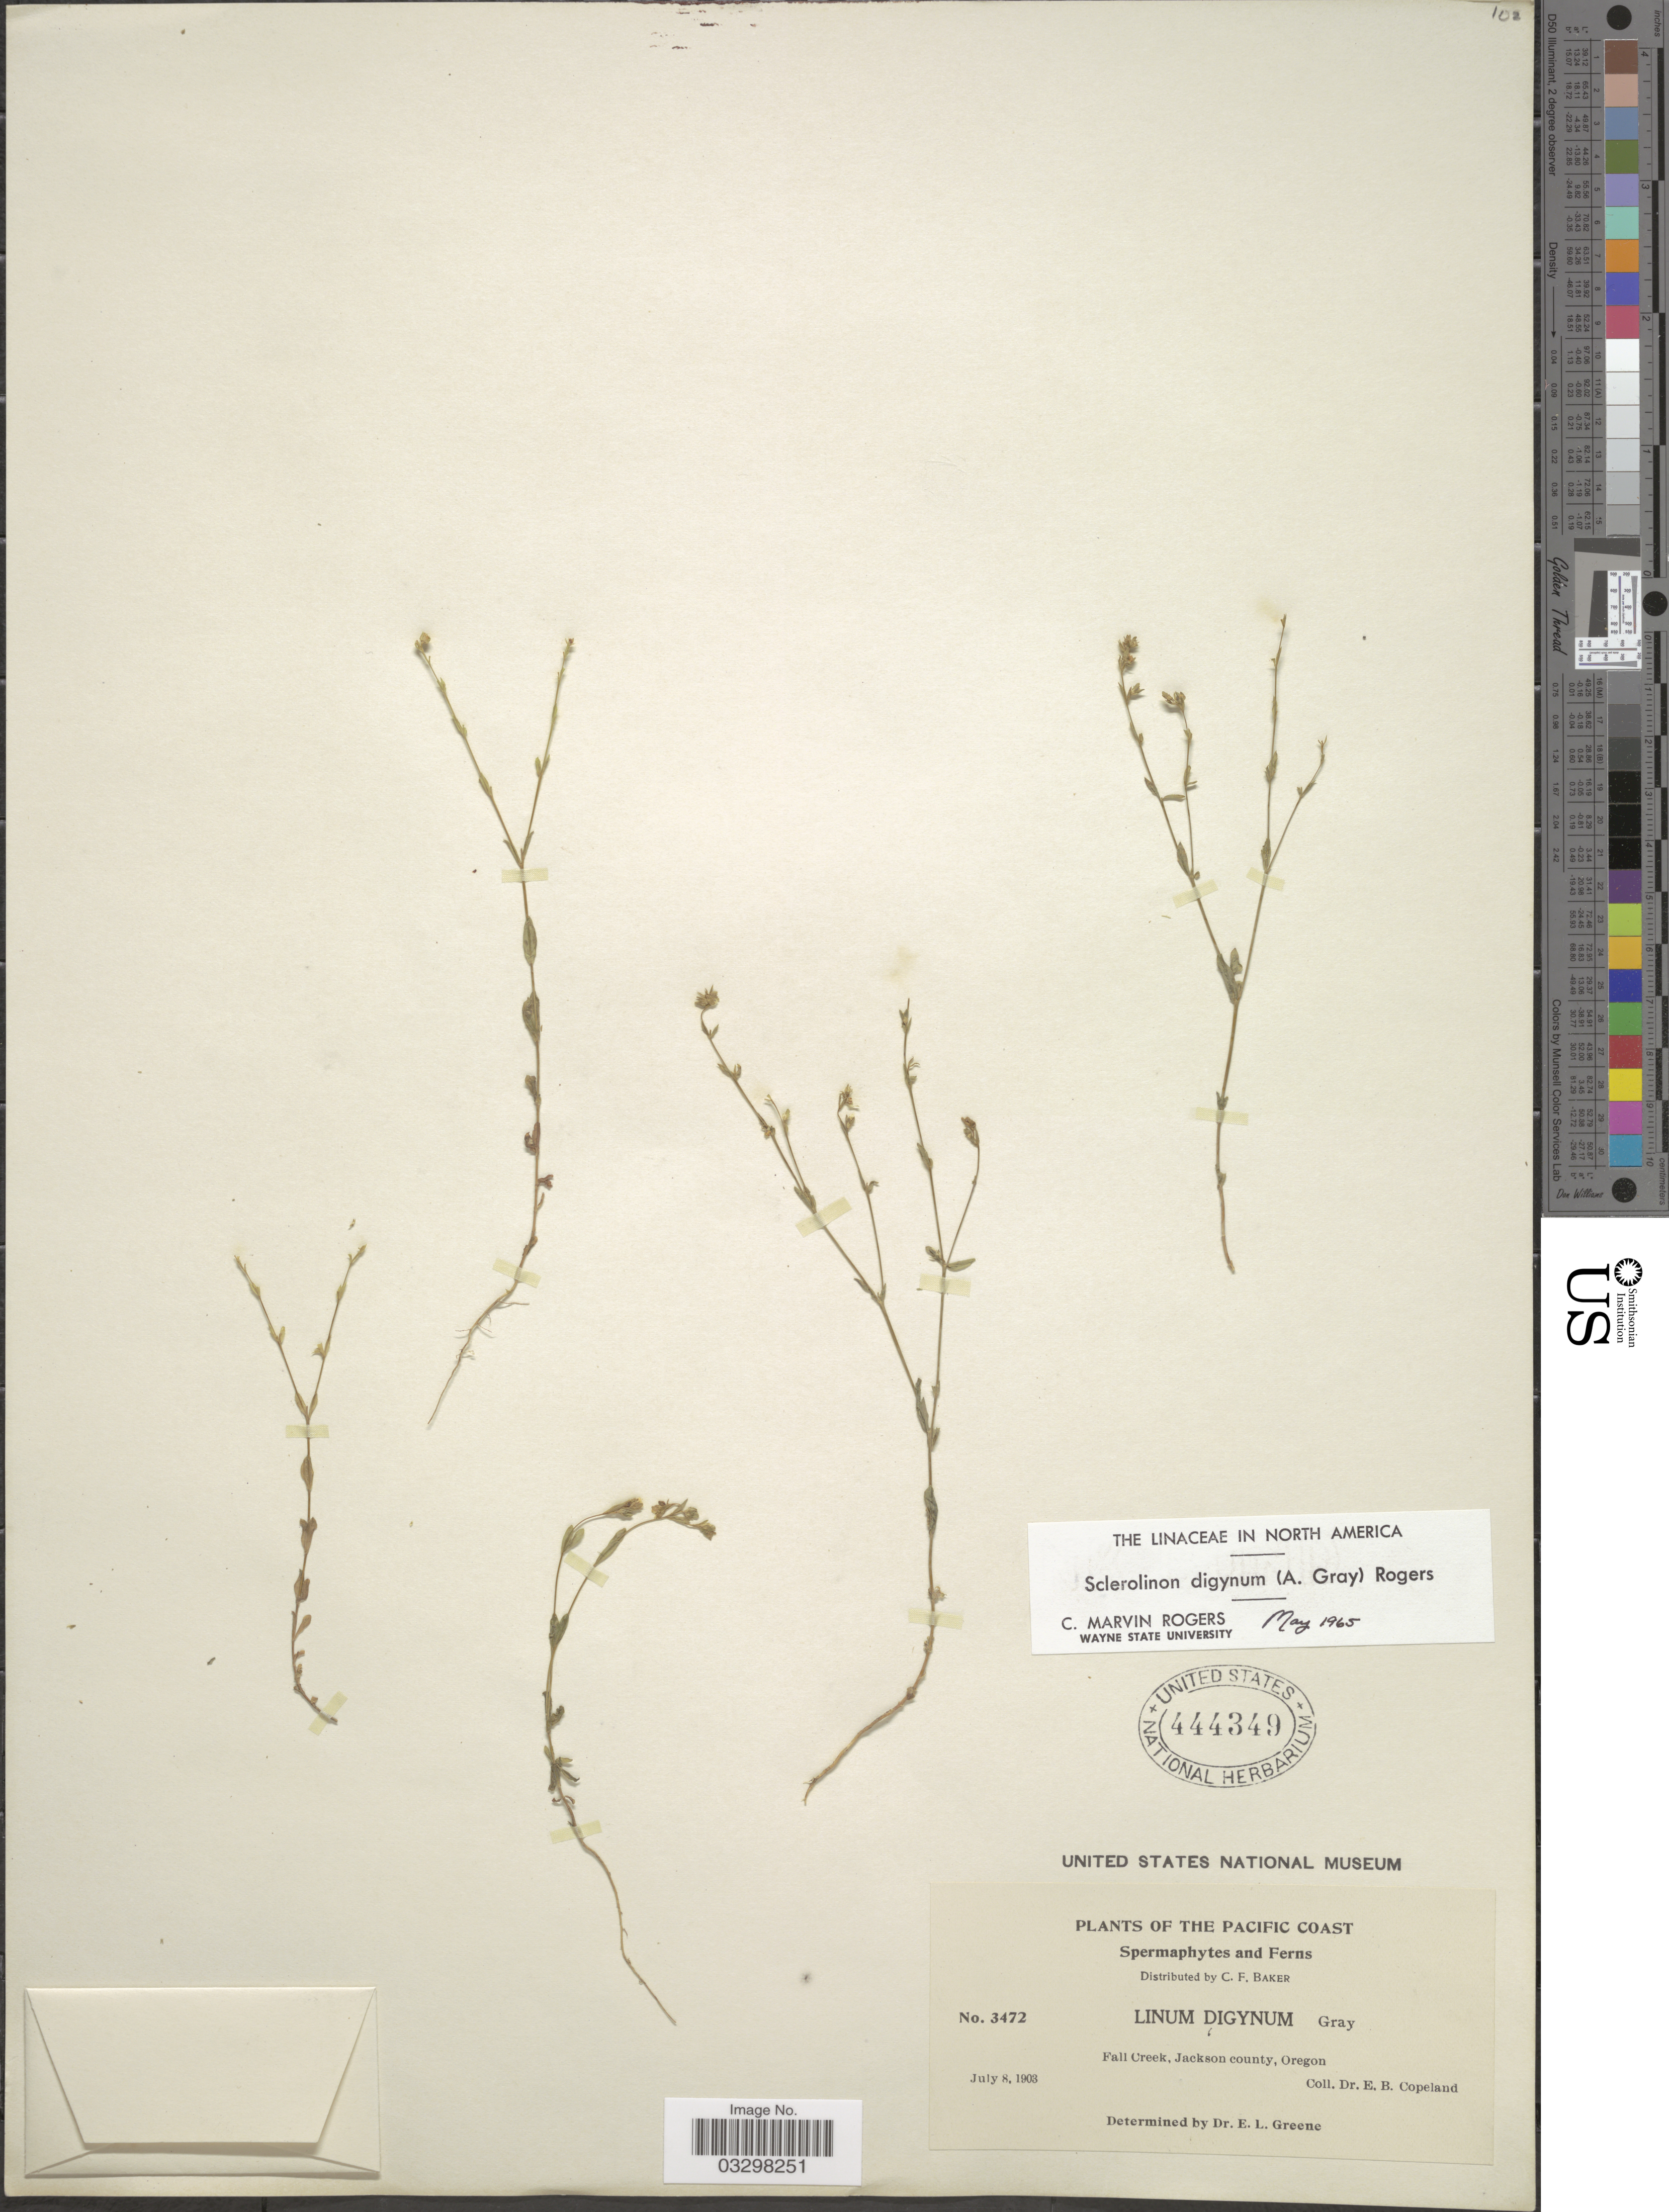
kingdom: Plantae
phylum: Tracheophyta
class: Magnoliopsida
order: Malpighiales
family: Linaceae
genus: Linum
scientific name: Linum digynum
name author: A. Gray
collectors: E. B. Copeland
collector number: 3472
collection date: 1903-07-08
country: United States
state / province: Oregon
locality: The Pacific Coast. Fall Creek, Jackson county.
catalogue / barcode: US 444349